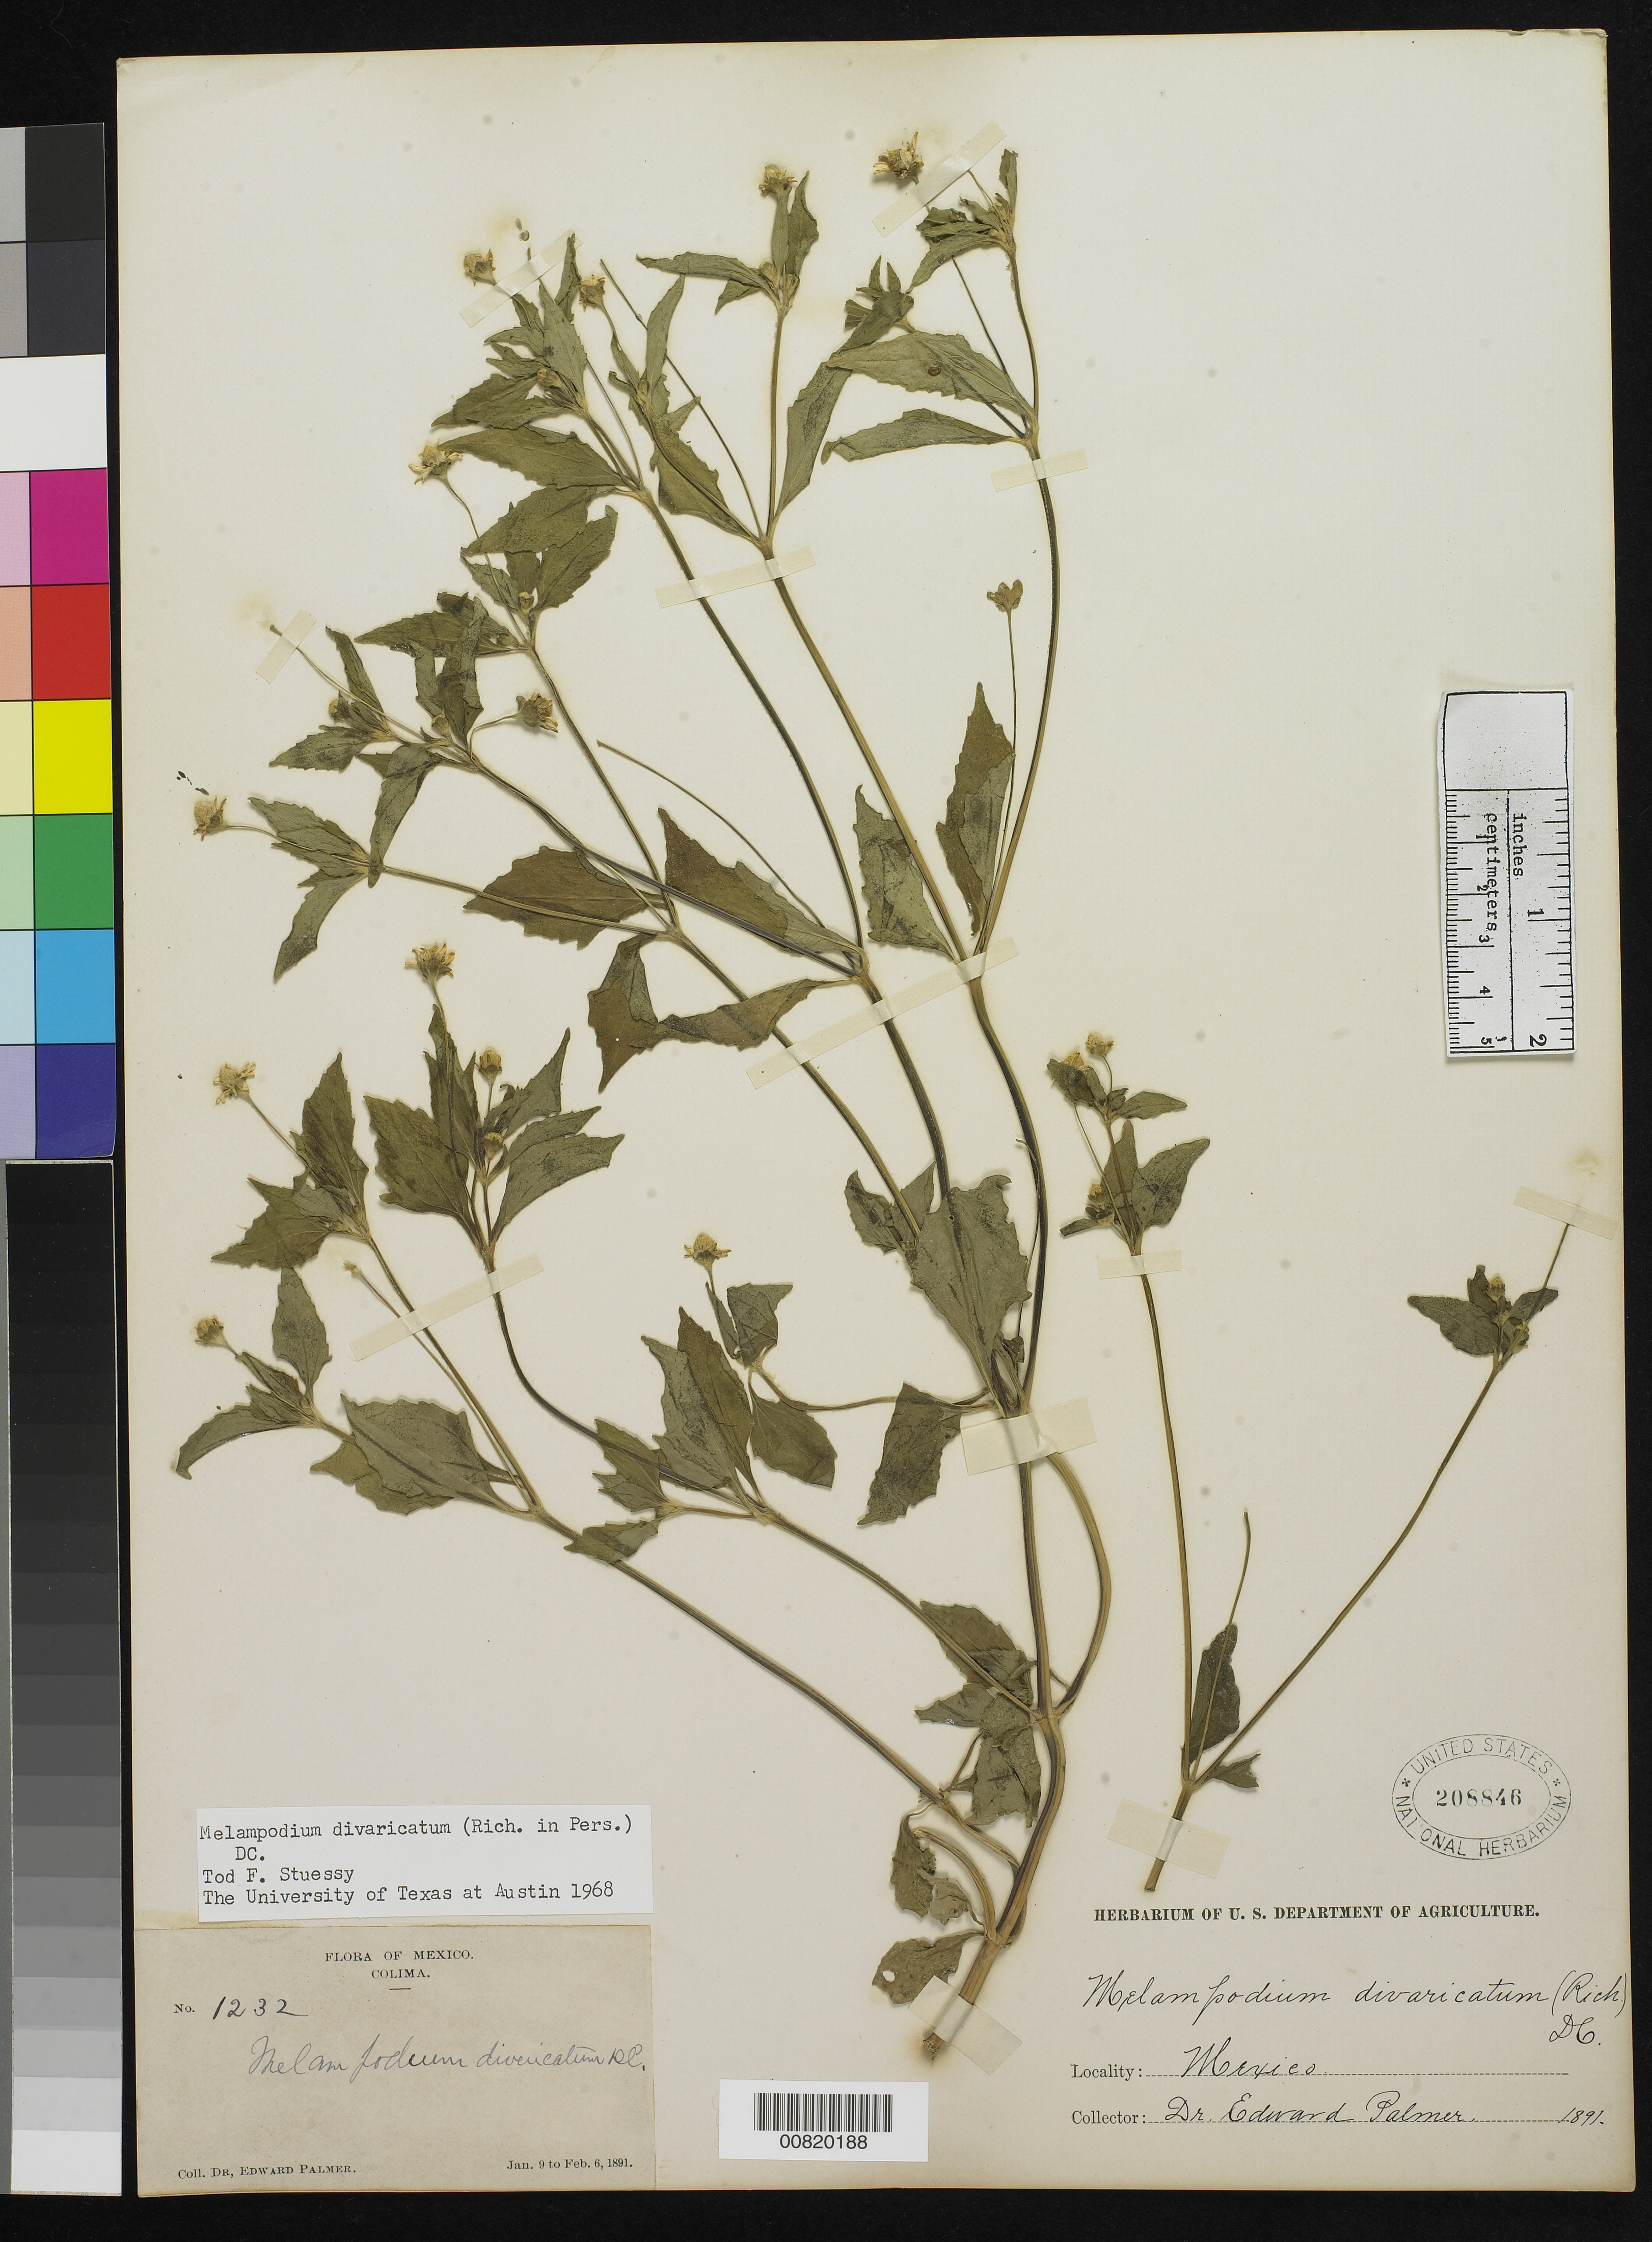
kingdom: Plantae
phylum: Tracheophyta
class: Magnoliopsida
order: Asterales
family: Asteraceae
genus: Melampodium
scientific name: Melampodium divaricatum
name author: (Rich.) DC.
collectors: E. Palmer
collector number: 1232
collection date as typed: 09 Jan 1891 to 06 Feb 1891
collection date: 1891-01-09/1891-02-06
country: Mexico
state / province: Colima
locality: Colima.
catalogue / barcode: US 208846